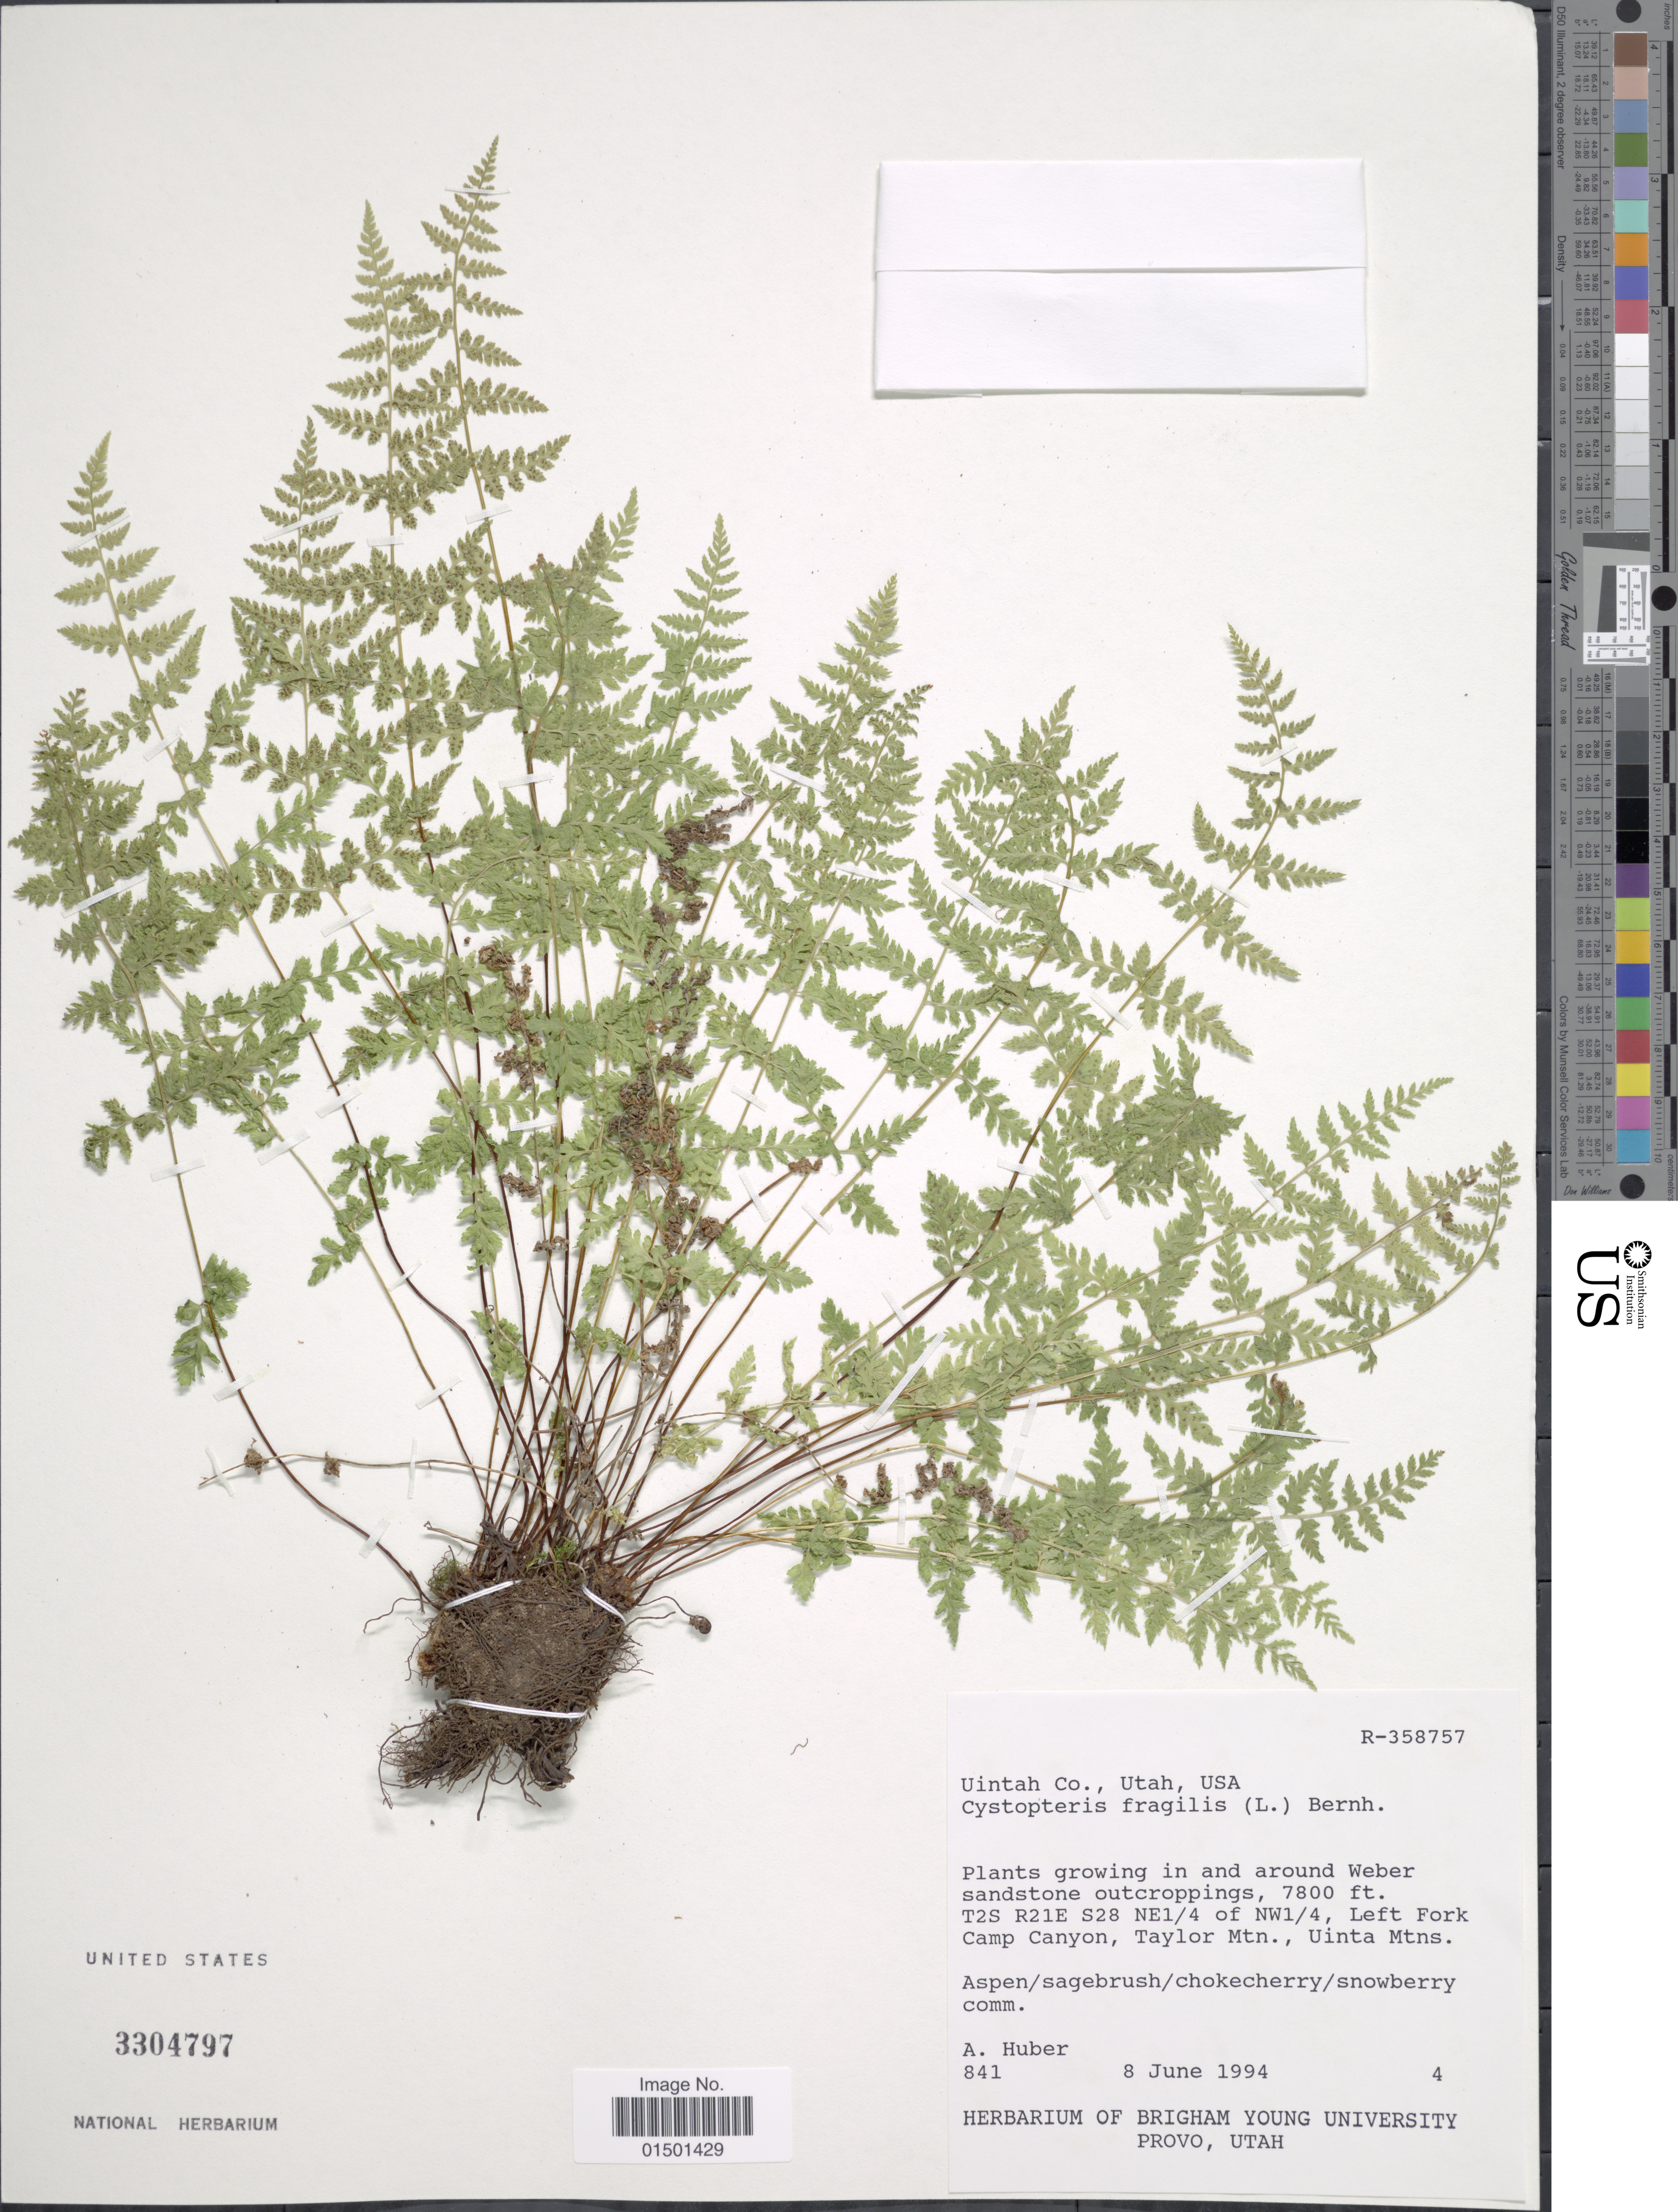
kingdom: Plantae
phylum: Tracheophyta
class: Polypodiopsida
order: Polypodiales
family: Cystopteridaceae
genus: Cystopteris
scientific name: Cystopteris fragilis var. fragilis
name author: (L.) Bernh.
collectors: A. Huber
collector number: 841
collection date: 1994-06-08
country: United States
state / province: Utah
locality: Uintah Co., in and around Weber sandstone outcroppings, T2S R21E S28 NE1/4 of NW1/4, Left Fork Camp Canyon, Taylor Mtn., Uinta Mtns.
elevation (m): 2377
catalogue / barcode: US 3304797